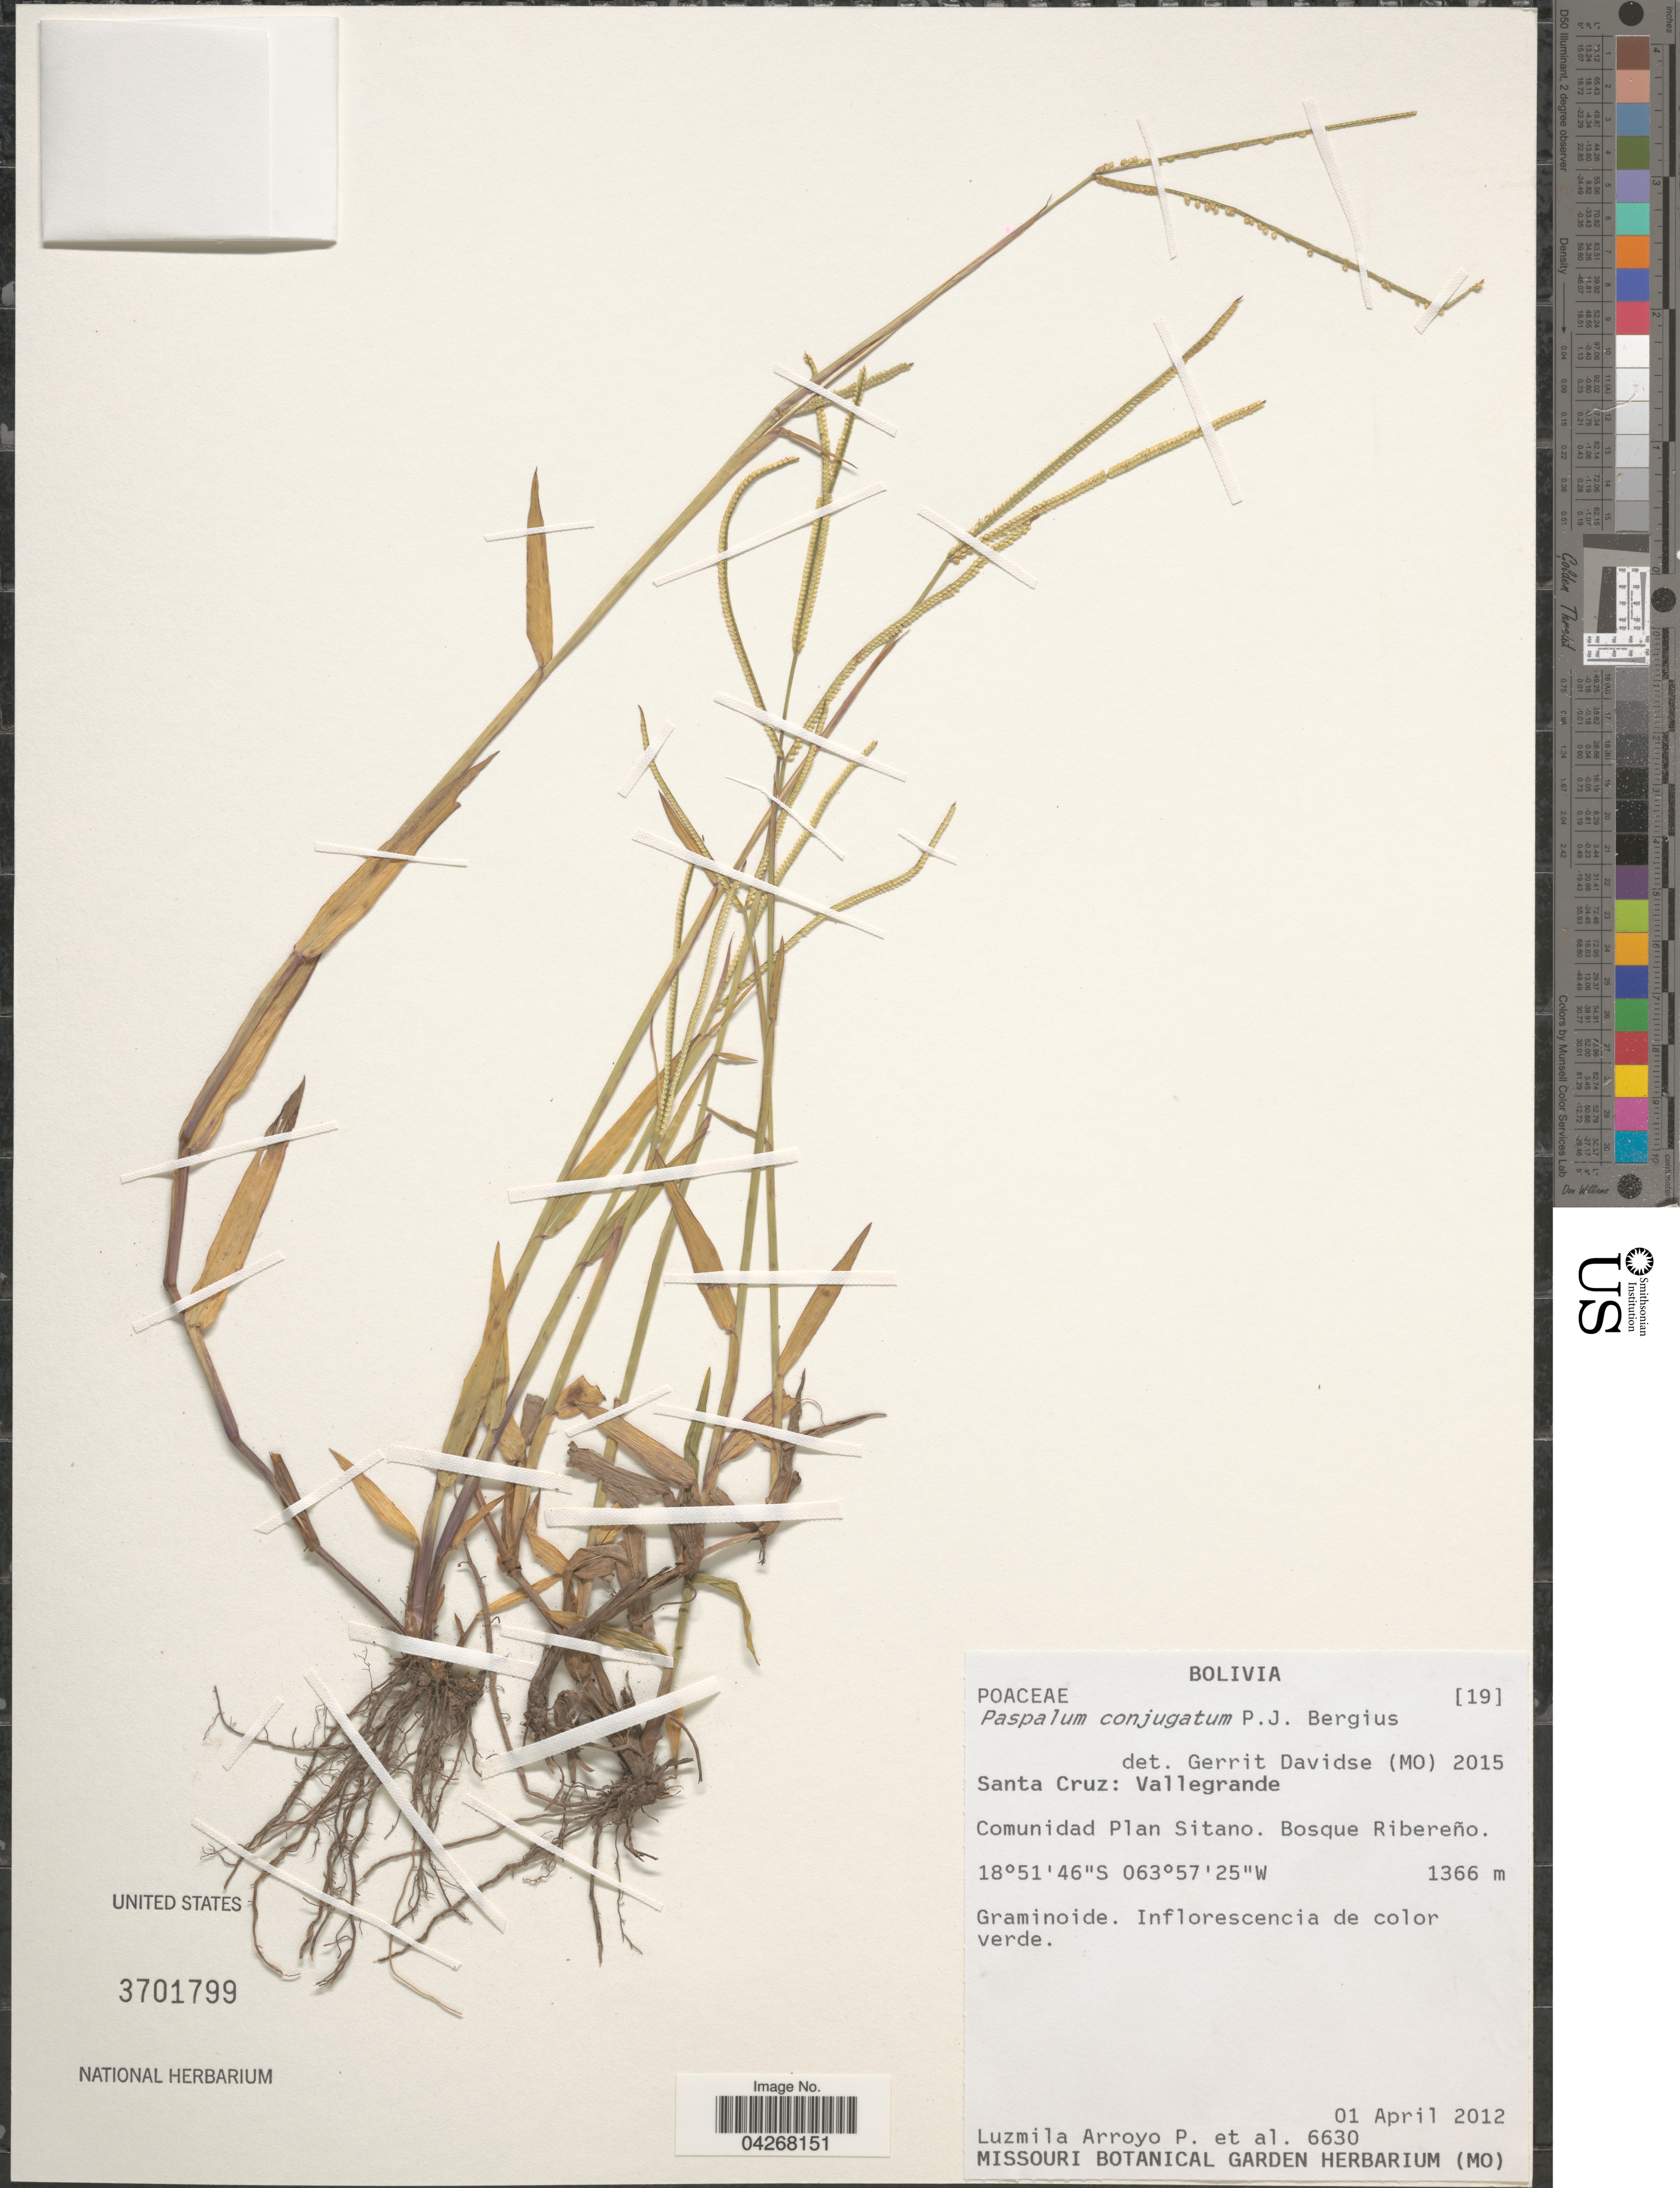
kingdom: Plantae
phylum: Tracheophyta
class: Liliopsida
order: Poales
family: Poaceae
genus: Paspalum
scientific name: Paspalum conjugatum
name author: P.J. Bergius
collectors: L. Arroyo P. & et al.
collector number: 6630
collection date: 2012-04-01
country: Bolivia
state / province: Santa Cruz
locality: Vallegrande. Comunidad Plan Sitano. Bosque Ribereño.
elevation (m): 1366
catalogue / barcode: US 3701799